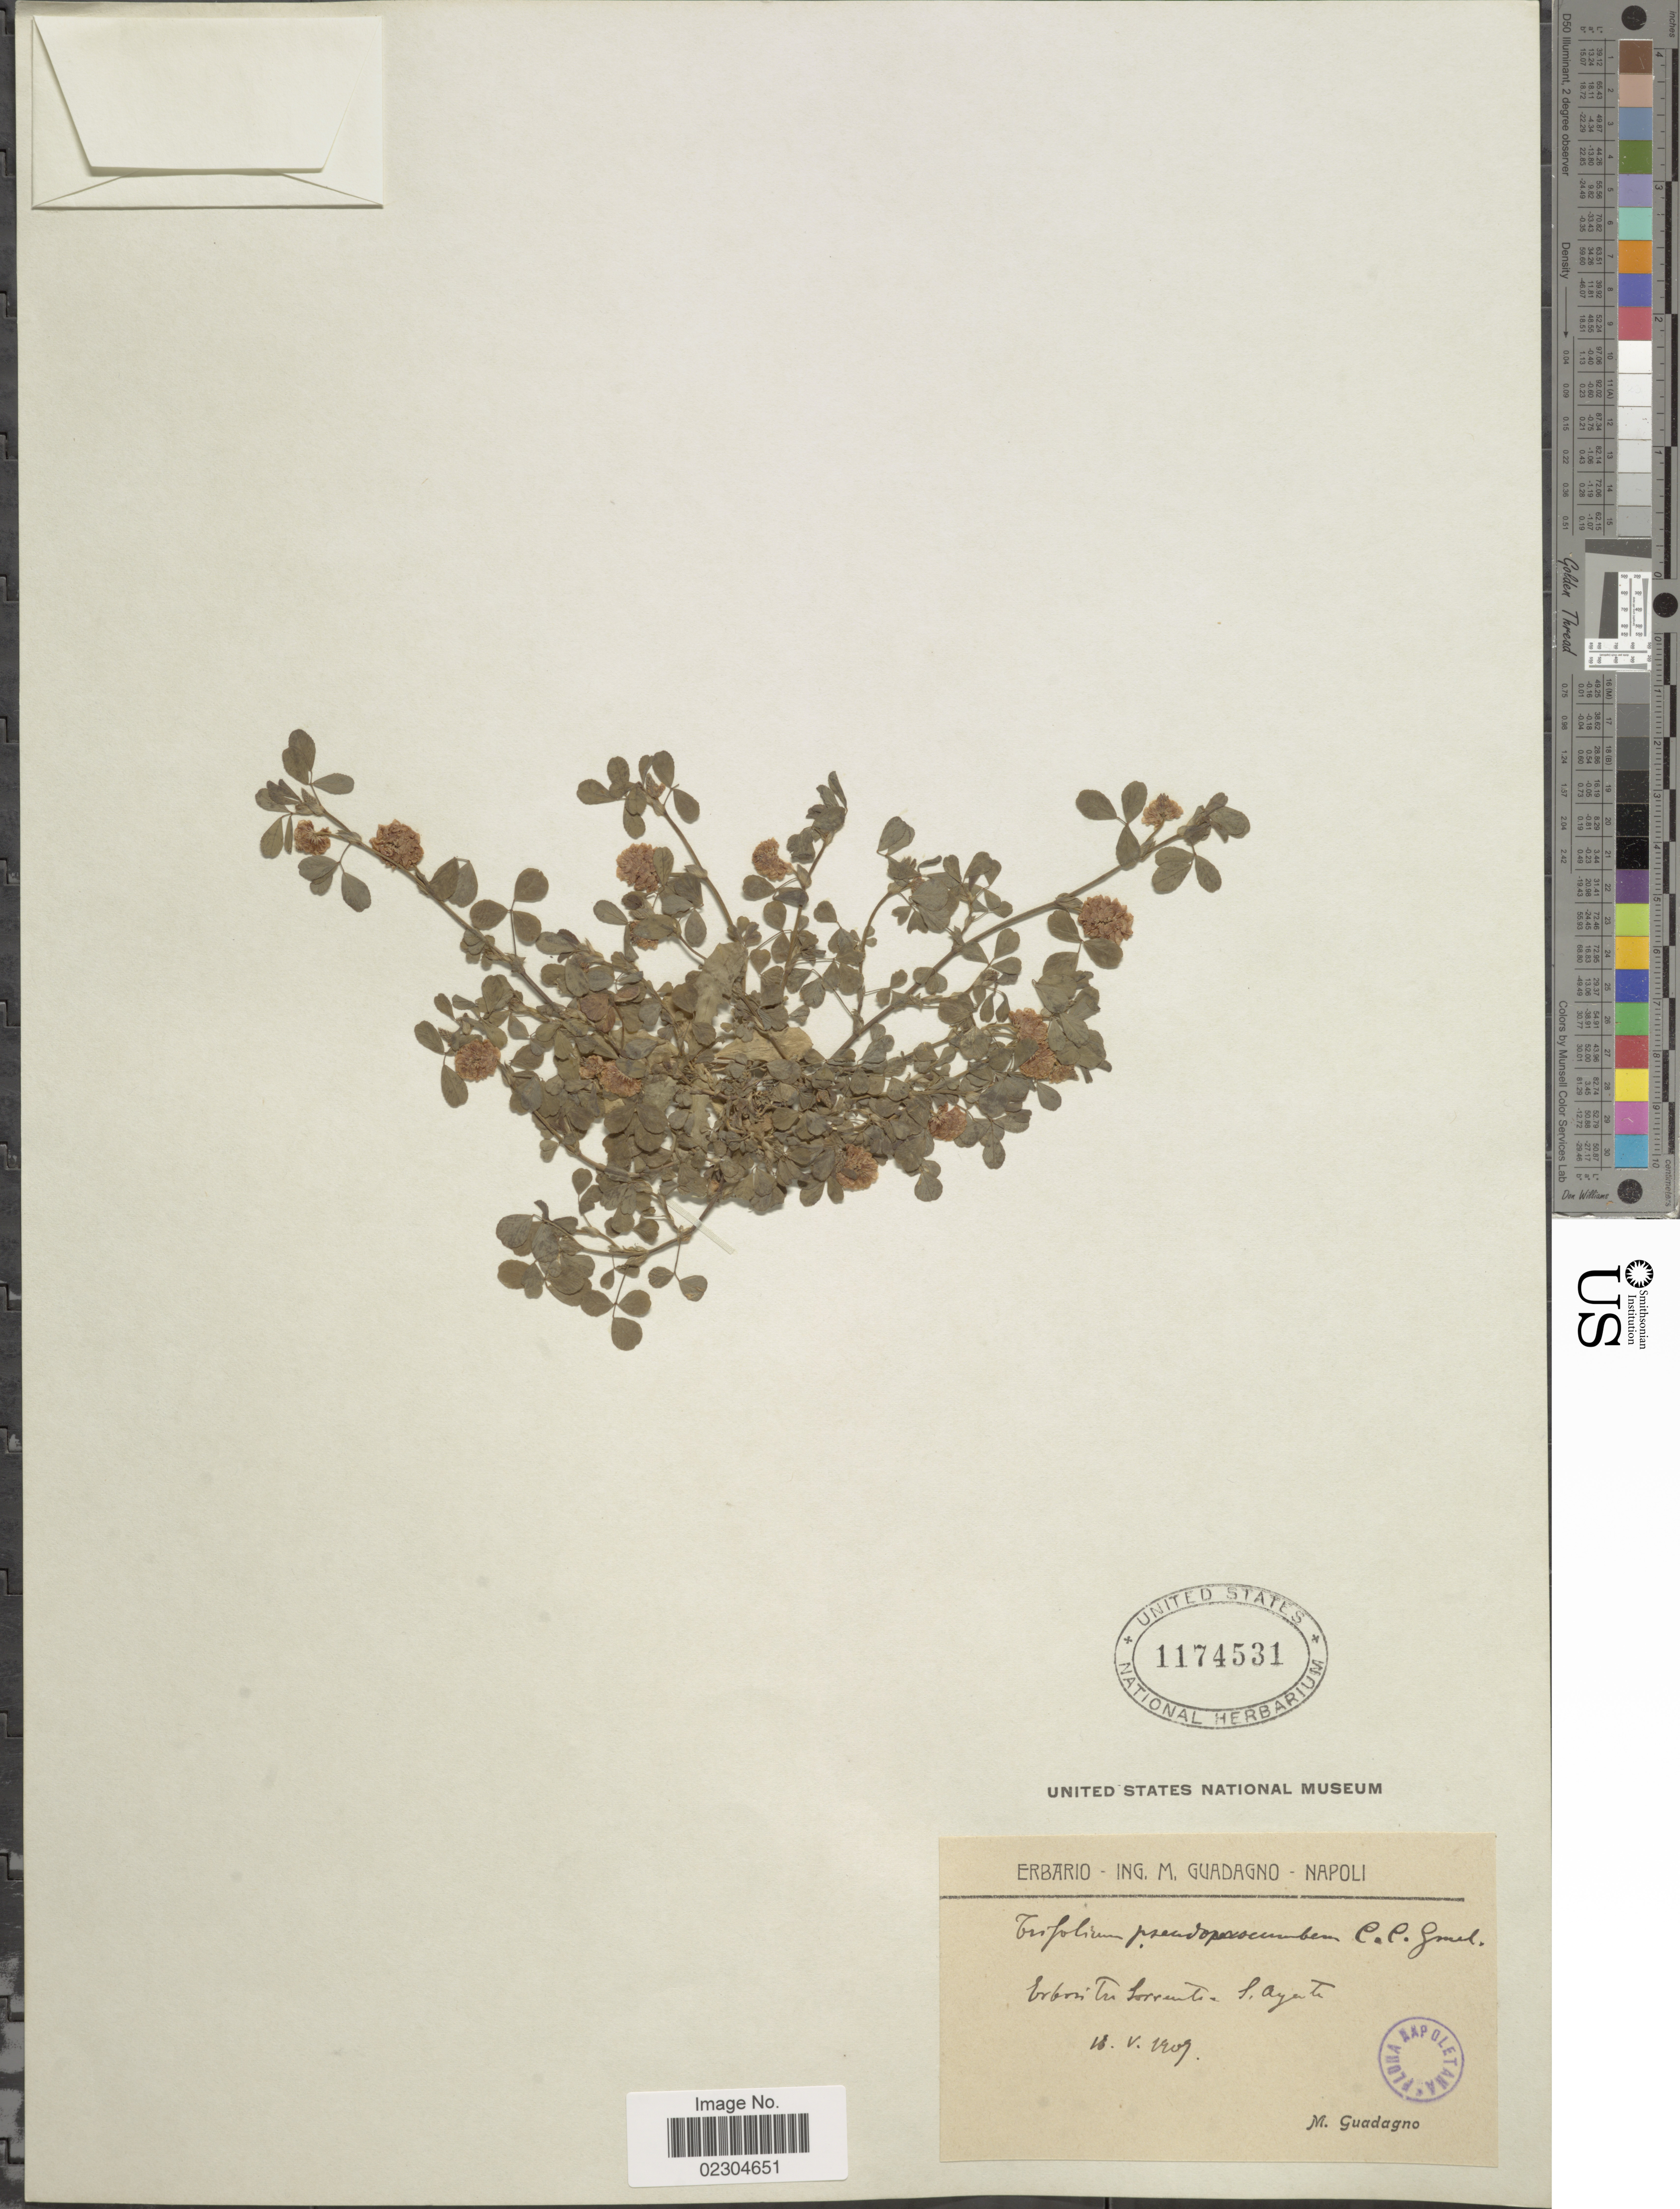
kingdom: Plantae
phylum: Tracheophyta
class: Magnoliopsida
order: Fabales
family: Fabaceae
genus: Trifolium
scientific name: Trifolium pseudoprocumbens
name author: C.C. Gmel.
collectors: M. Guadagno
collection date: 1909-05-18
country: Italy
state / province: Campania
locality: Borbon [interpreted] tra Sorrento, S. Agata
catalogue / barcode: US 1174531